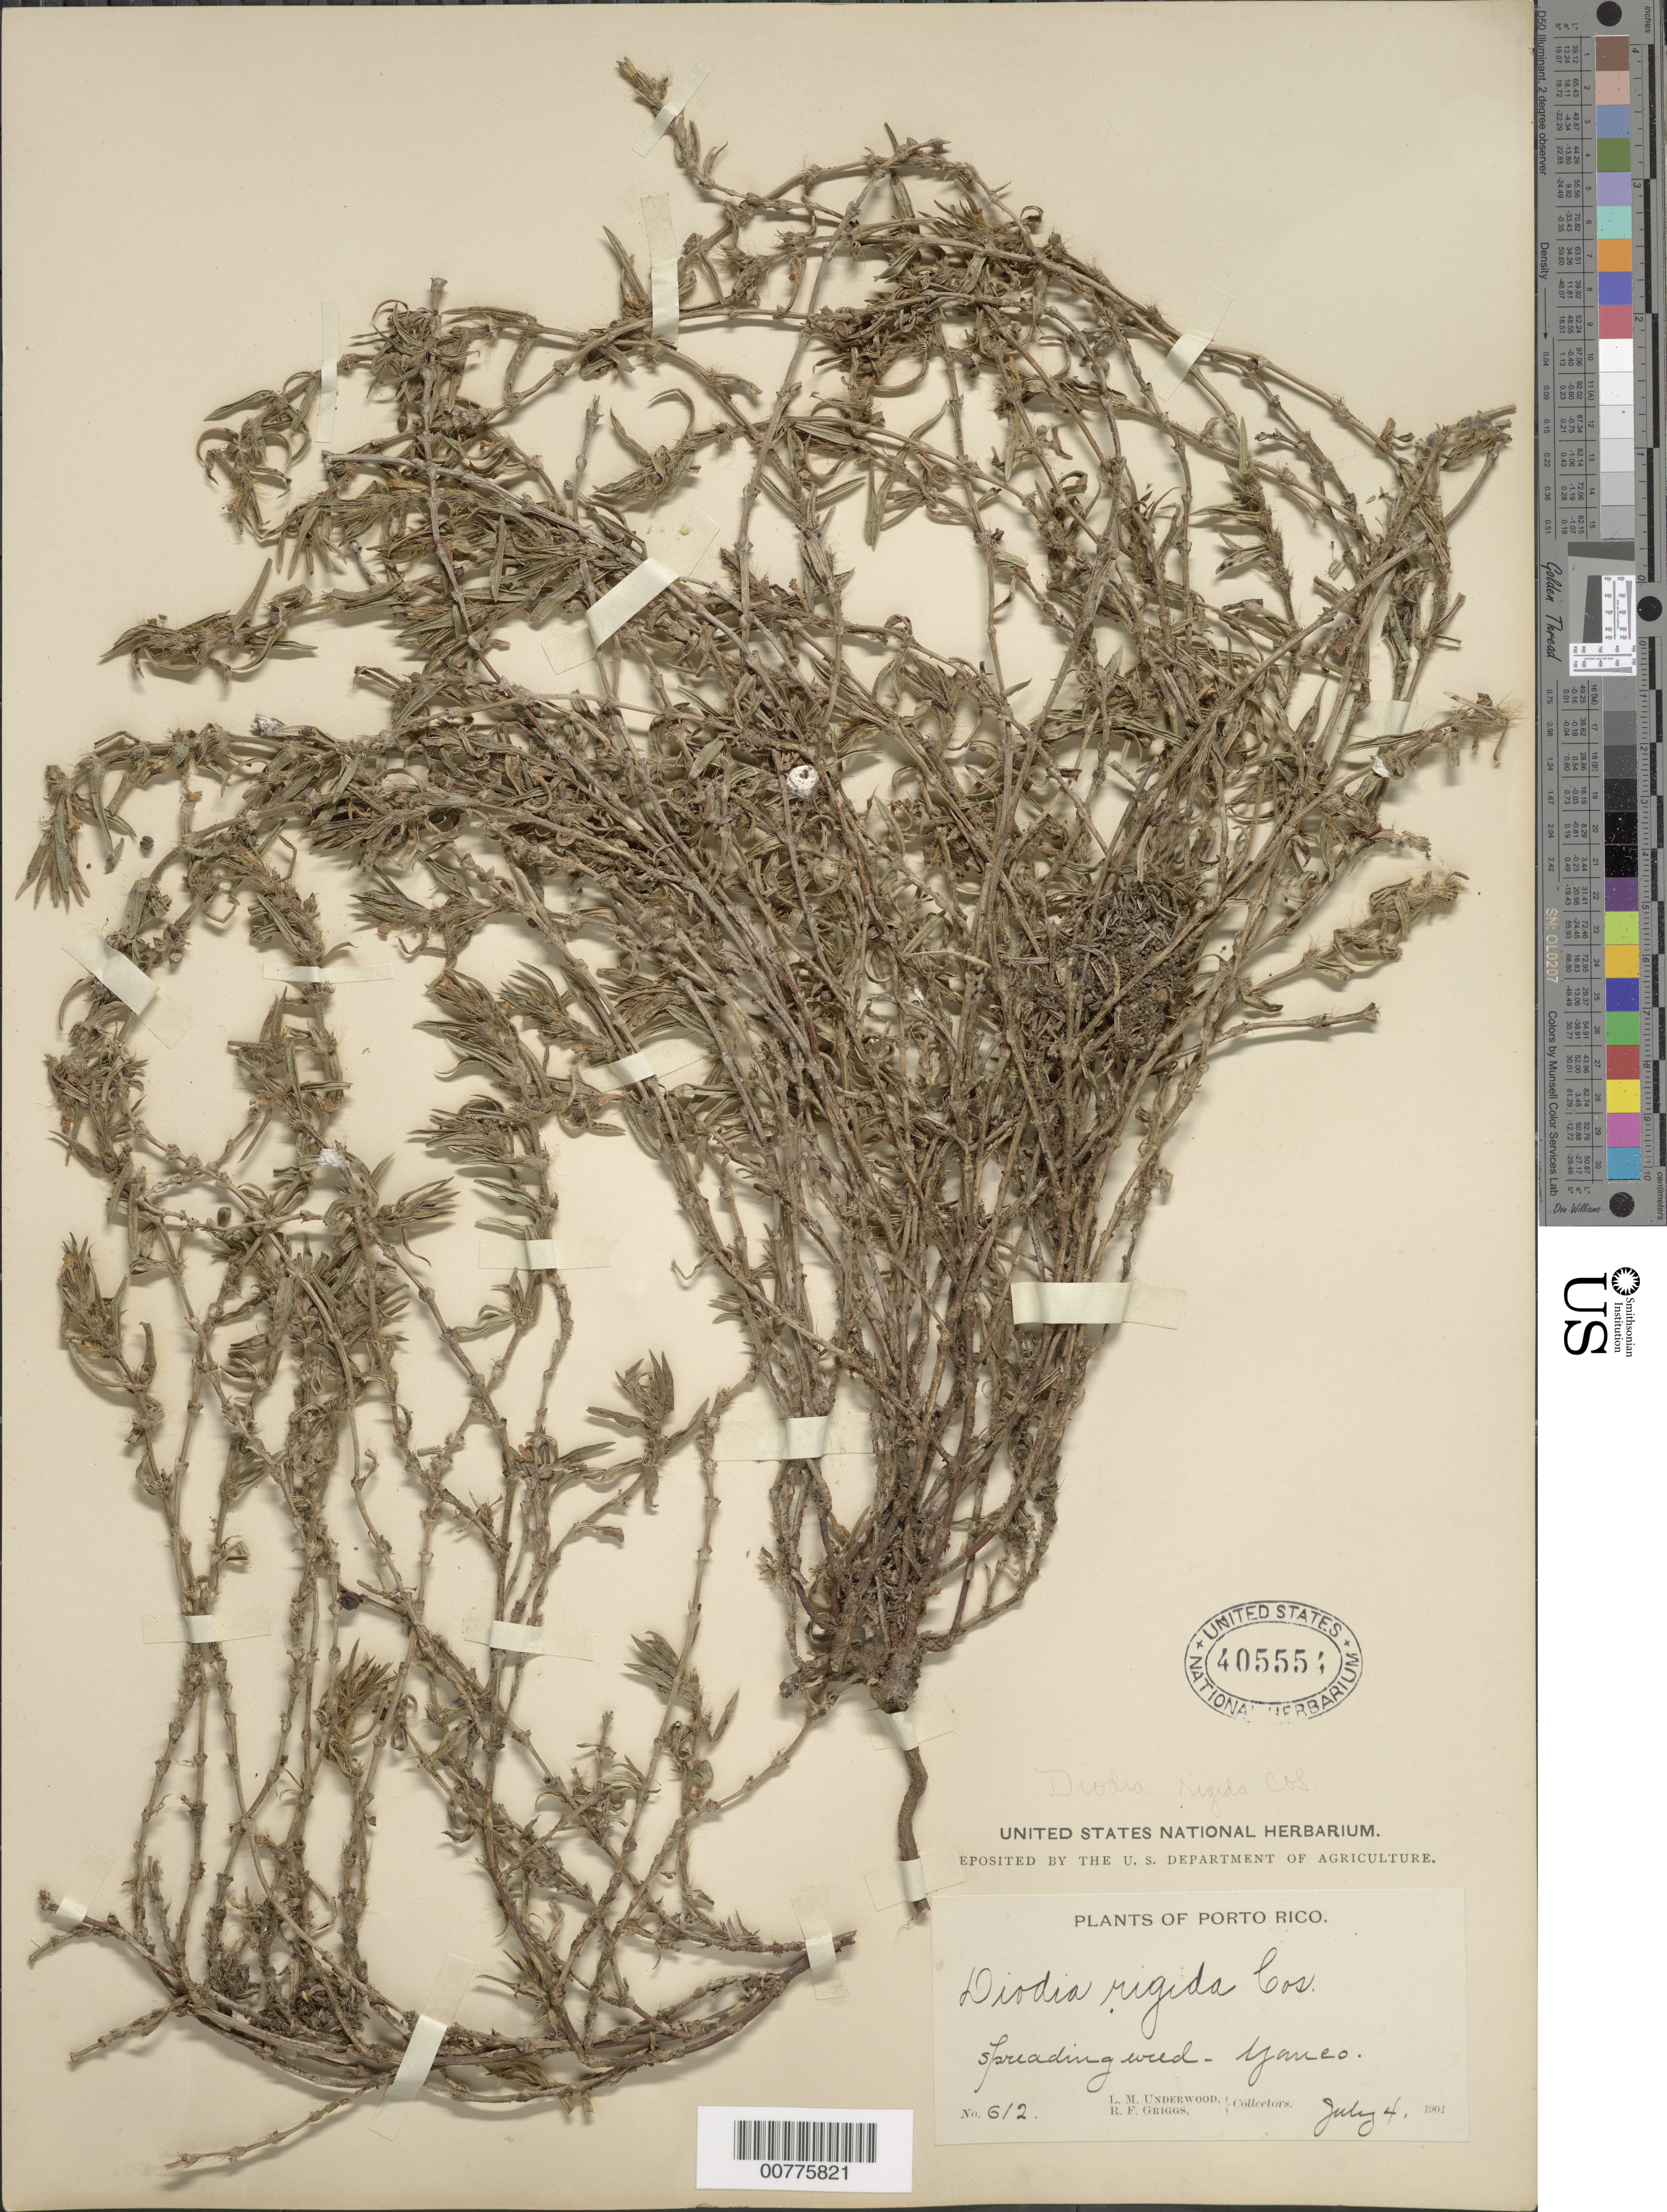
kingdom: Plantae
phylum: Tracheophyta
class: Magnoliopsida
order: Gentianales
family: Rubiaceae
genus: Diodella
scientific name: Diodella apiculata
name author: (Willd. ex Roem. & Schult.) Bacigalupo & E.L. Cabral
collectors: L. M. Underwood & R. F. Griggs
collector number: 612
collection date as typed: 04 Jul 1901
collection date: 1901-07-04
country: Puerto Rico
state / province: Yauco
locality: Yauco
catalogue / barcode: US 405554